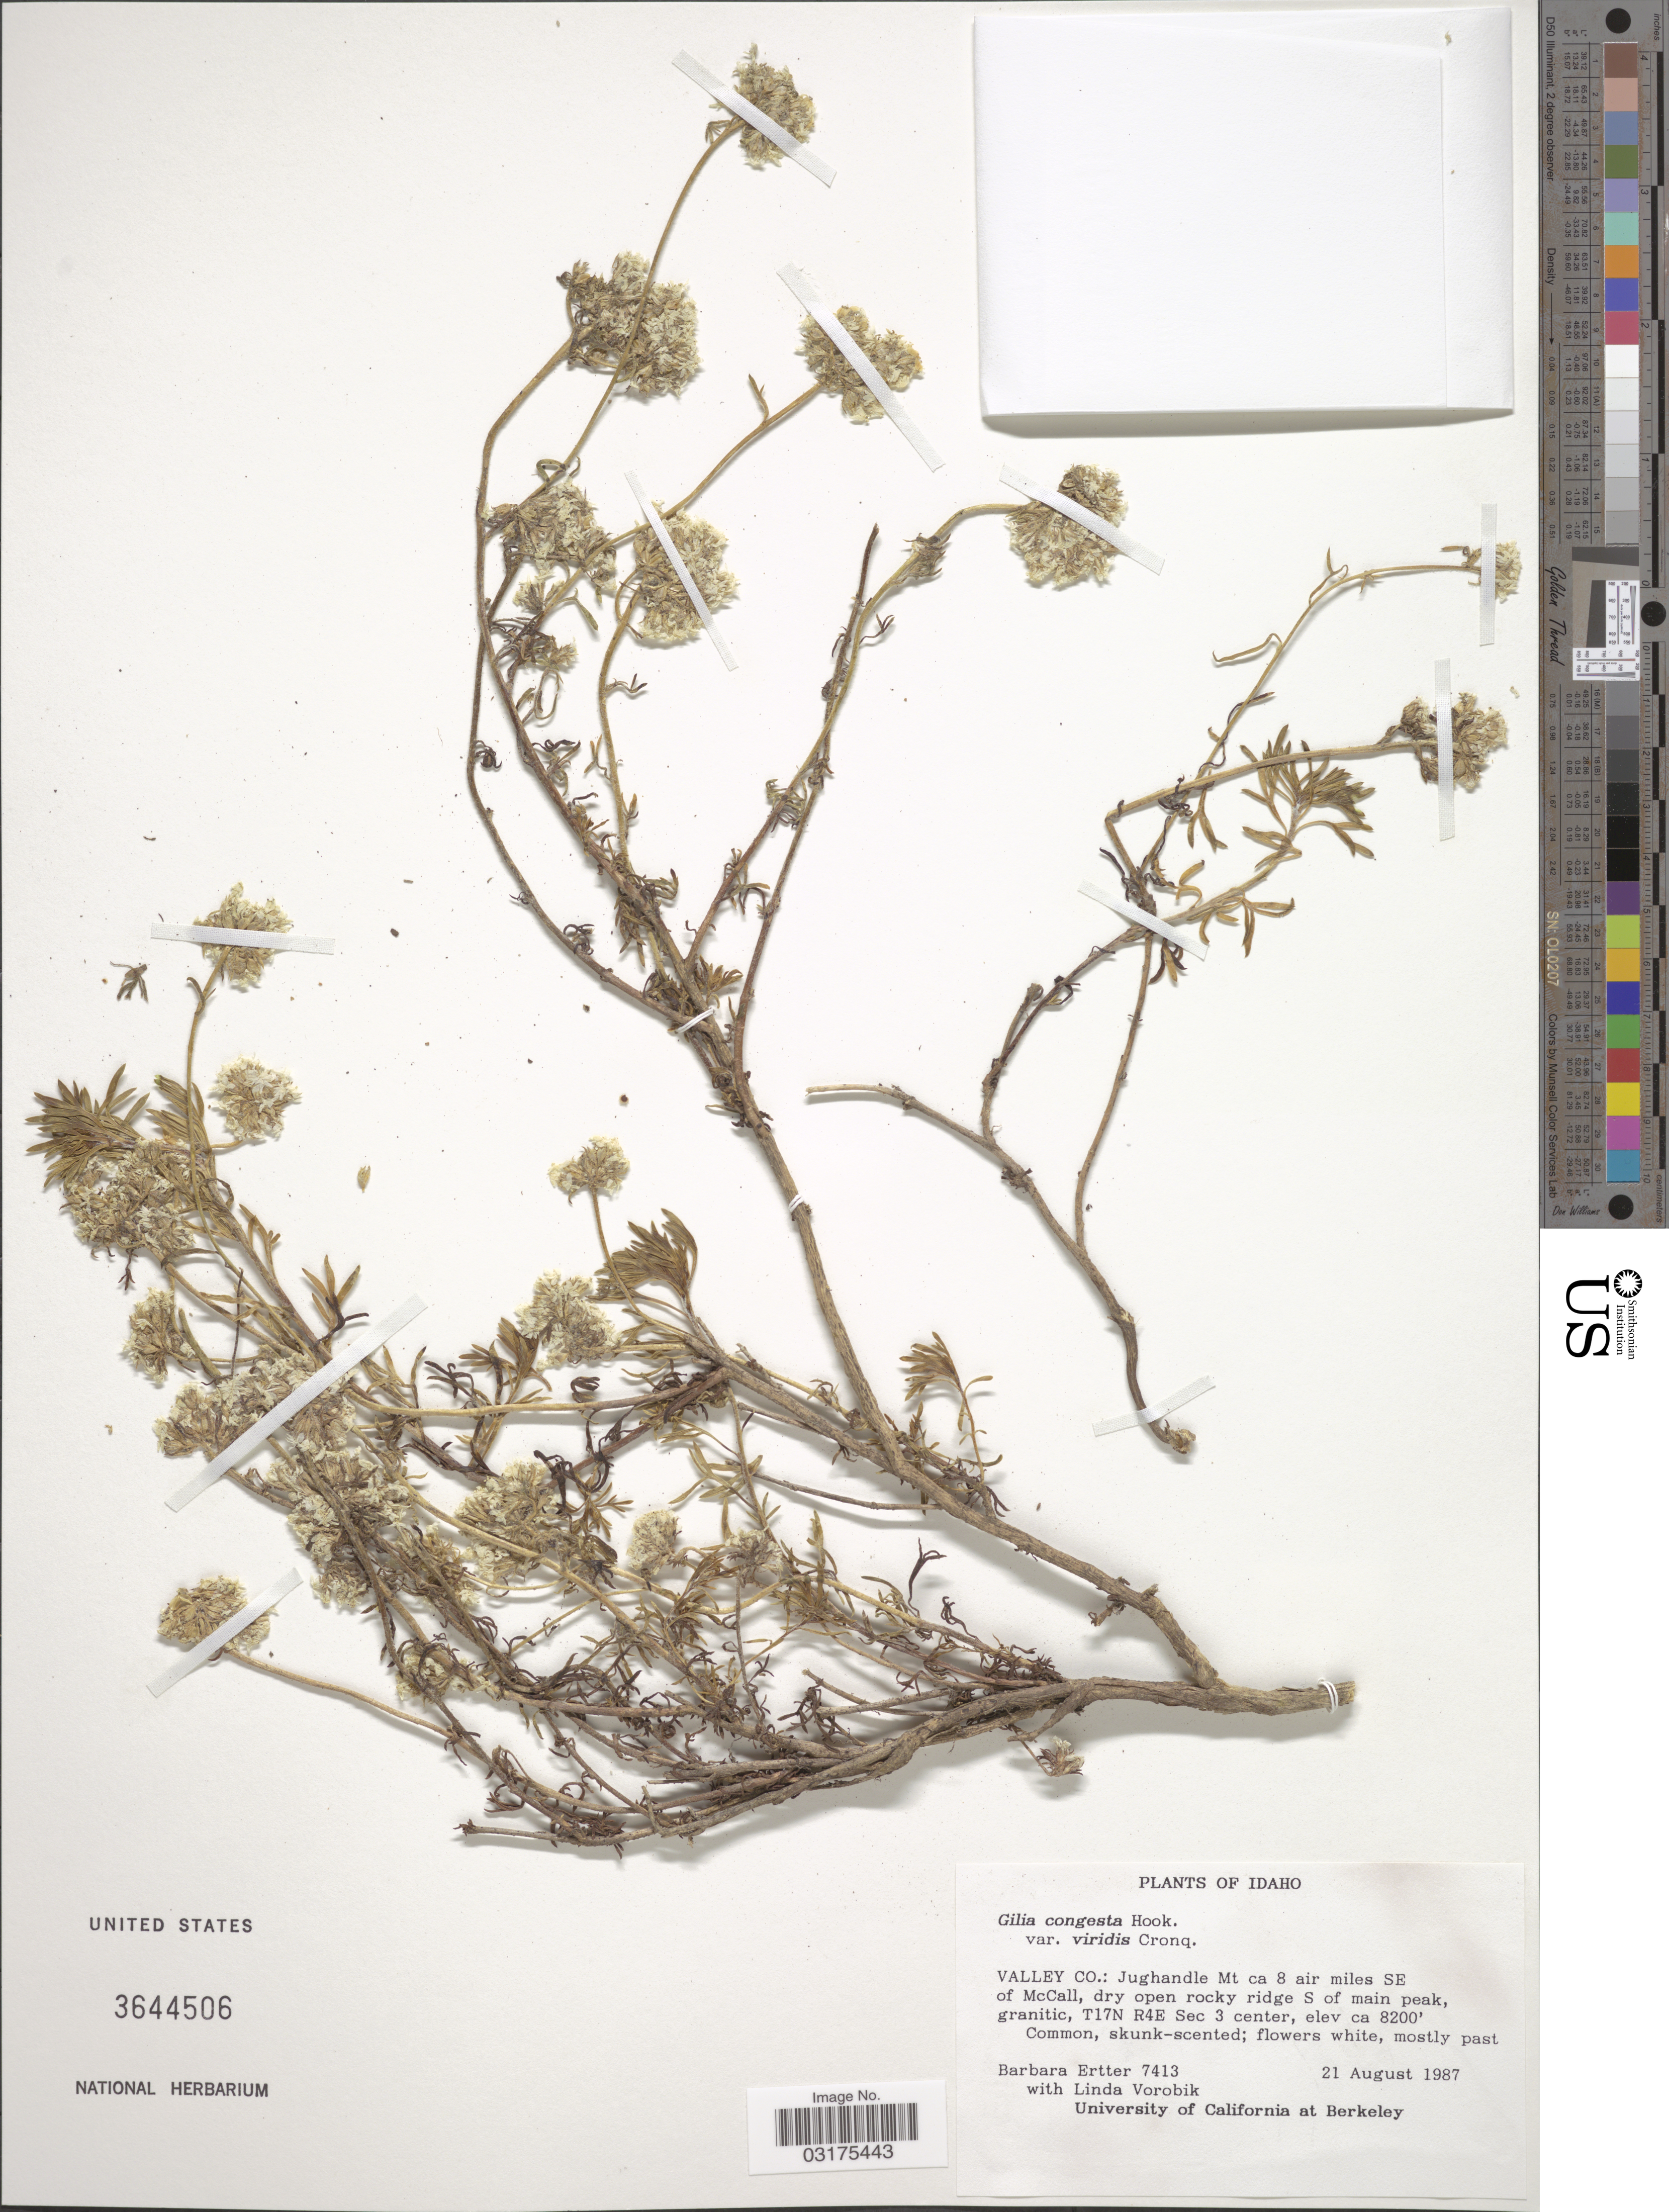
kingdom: Plantae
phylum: Tracheophyta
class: Magnoliopsida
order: Ericales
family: Polemoniaceae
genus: Ipomopsis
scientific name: Ipomopsis congesta subsp. viridis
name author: (Cronquist) A. Day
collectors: B. Ertter & L. Vorobik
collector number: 7413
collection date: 1987-08-21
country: United States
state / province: Idaho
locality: Valley Co.: Jughandle Mt ca 8 air miles SE of McCall, dry open rocky ridge S of main peak, granitic, T17N R4E Sec 3 center.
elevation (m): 2499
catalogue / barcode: US 3644506